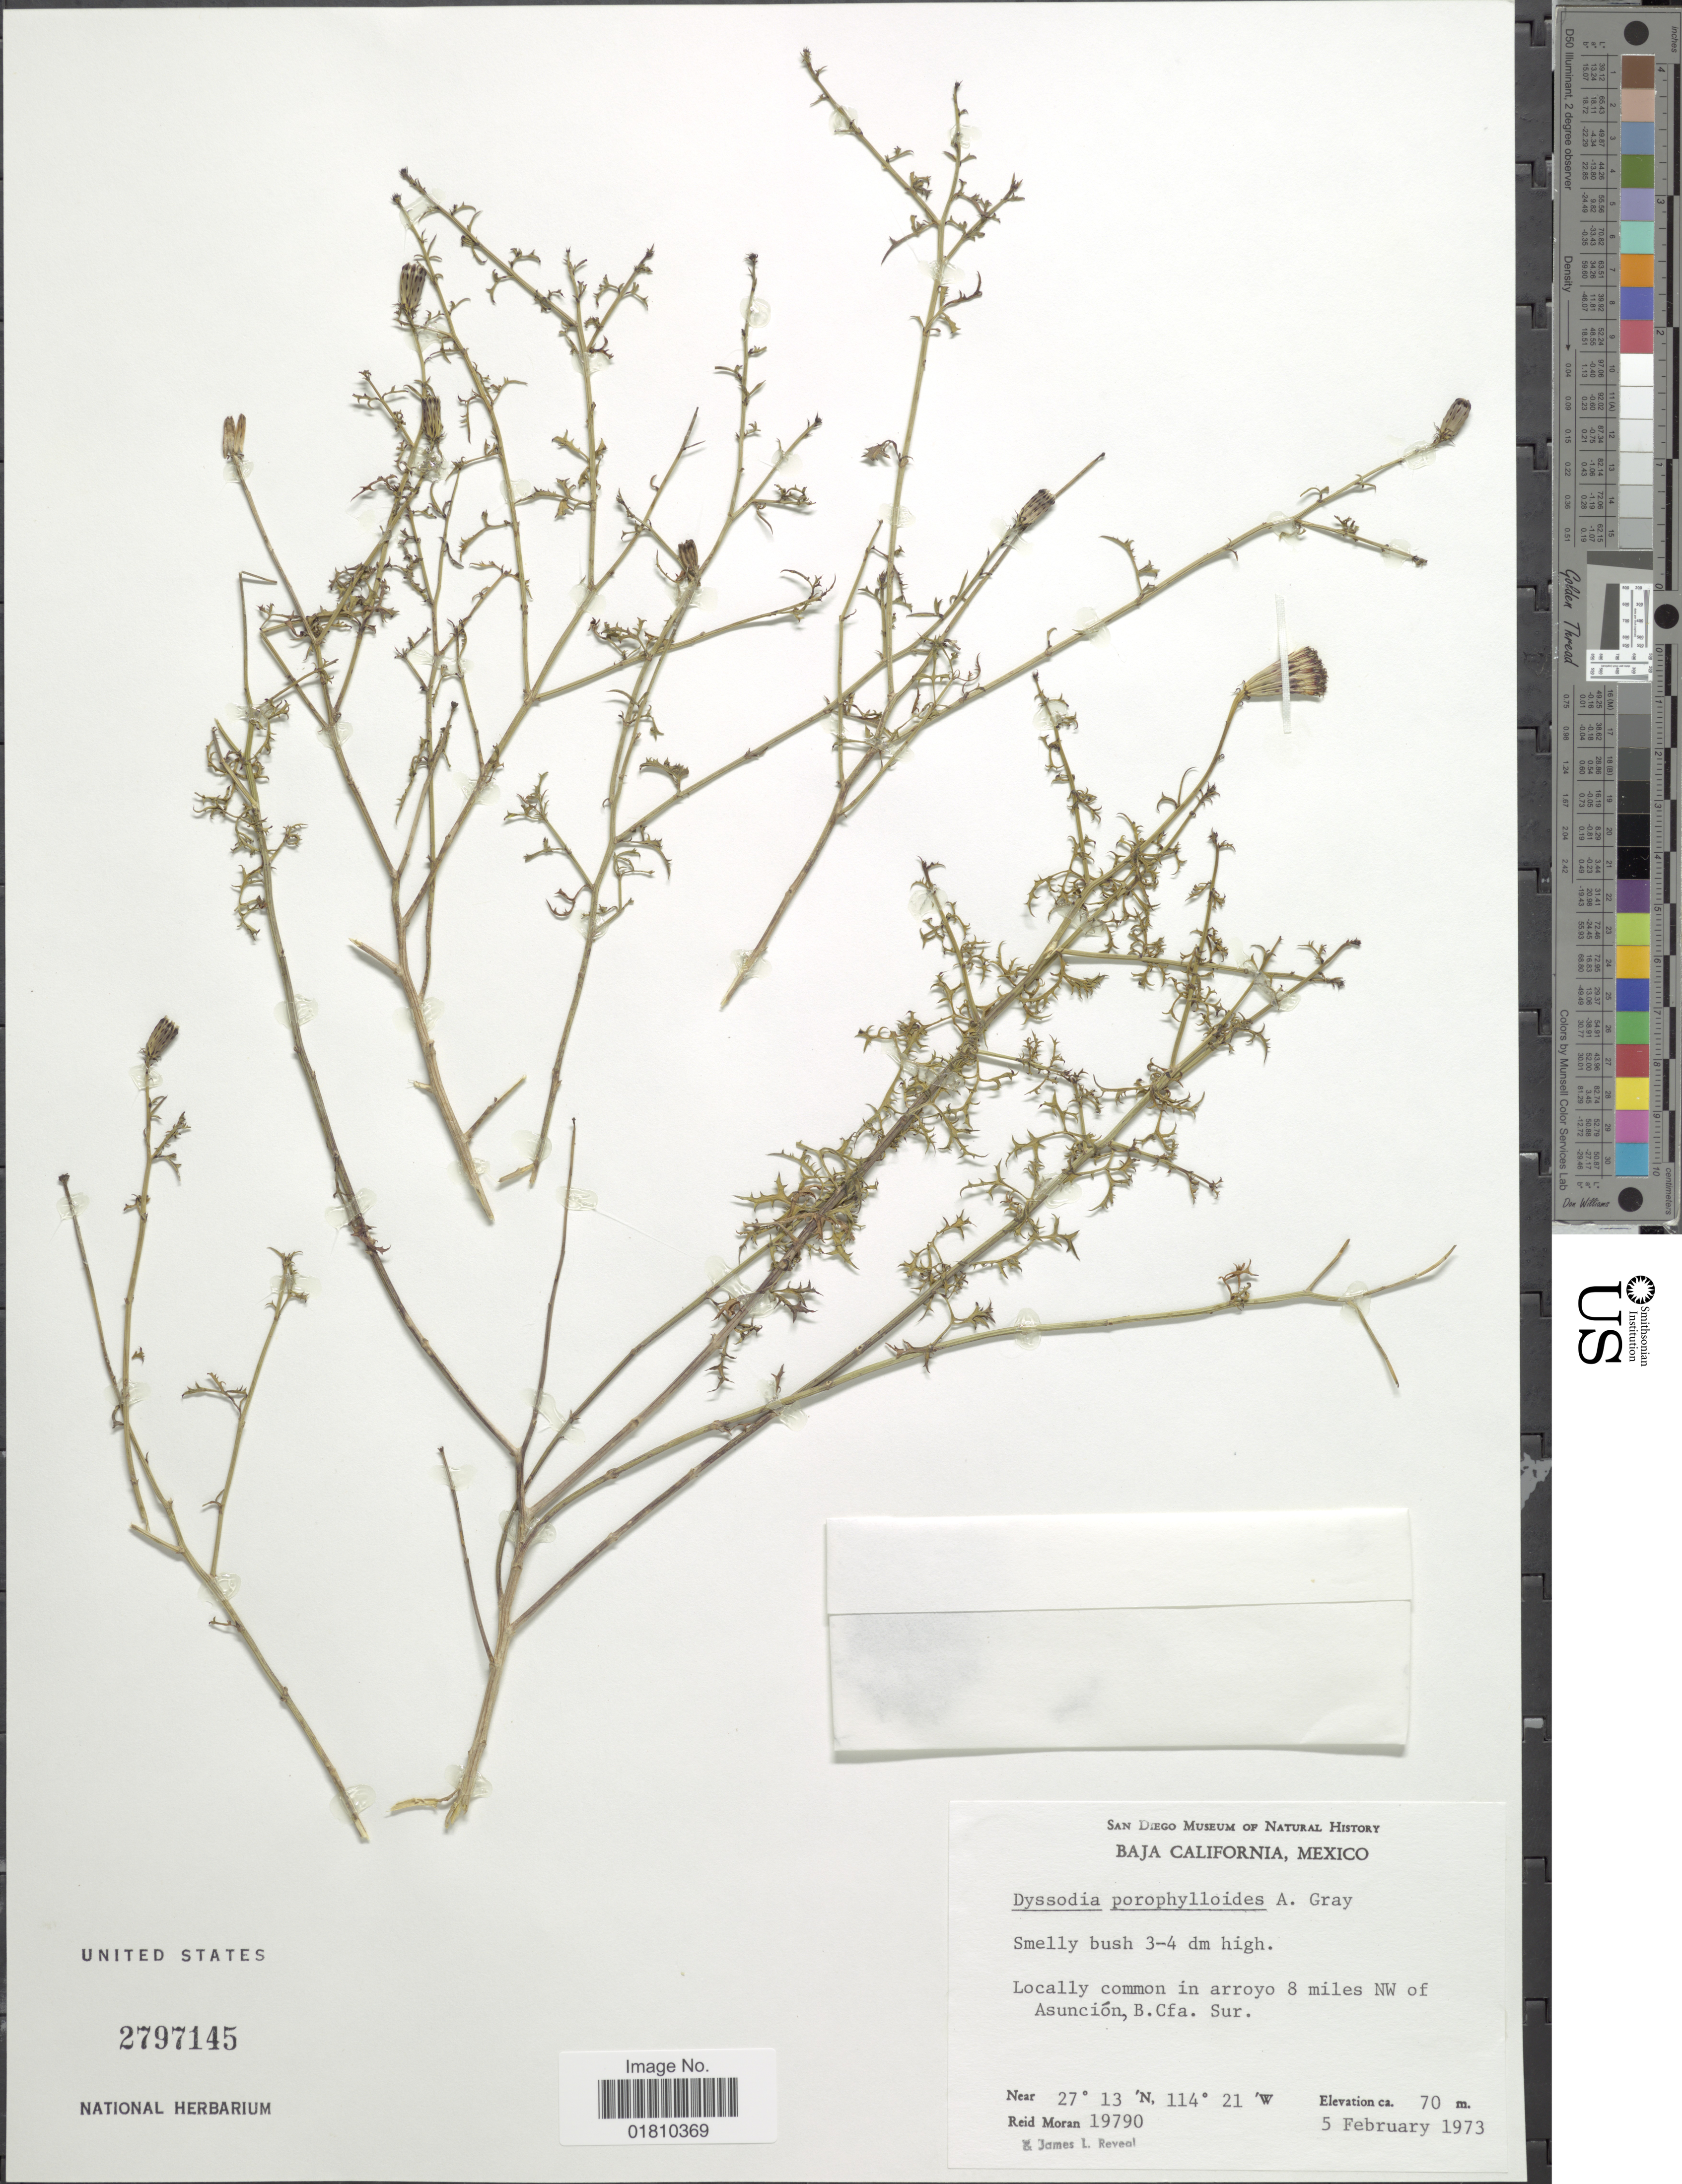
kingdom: Plantae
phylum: Tracheophyta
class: Magnoliopsida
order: Asterales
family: Asteraceae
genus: Adenophyllum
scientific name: Adenophyllum porophylloides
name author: (A. Gray) Strother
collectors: R. V. Moran & J. L. Reveal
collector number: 19790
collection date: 1973-02-05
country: Mexico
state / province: Baja California Sur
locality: Locally common in arroyo 8 miles NW of Asunción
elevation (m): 70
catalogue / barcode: US 2797145